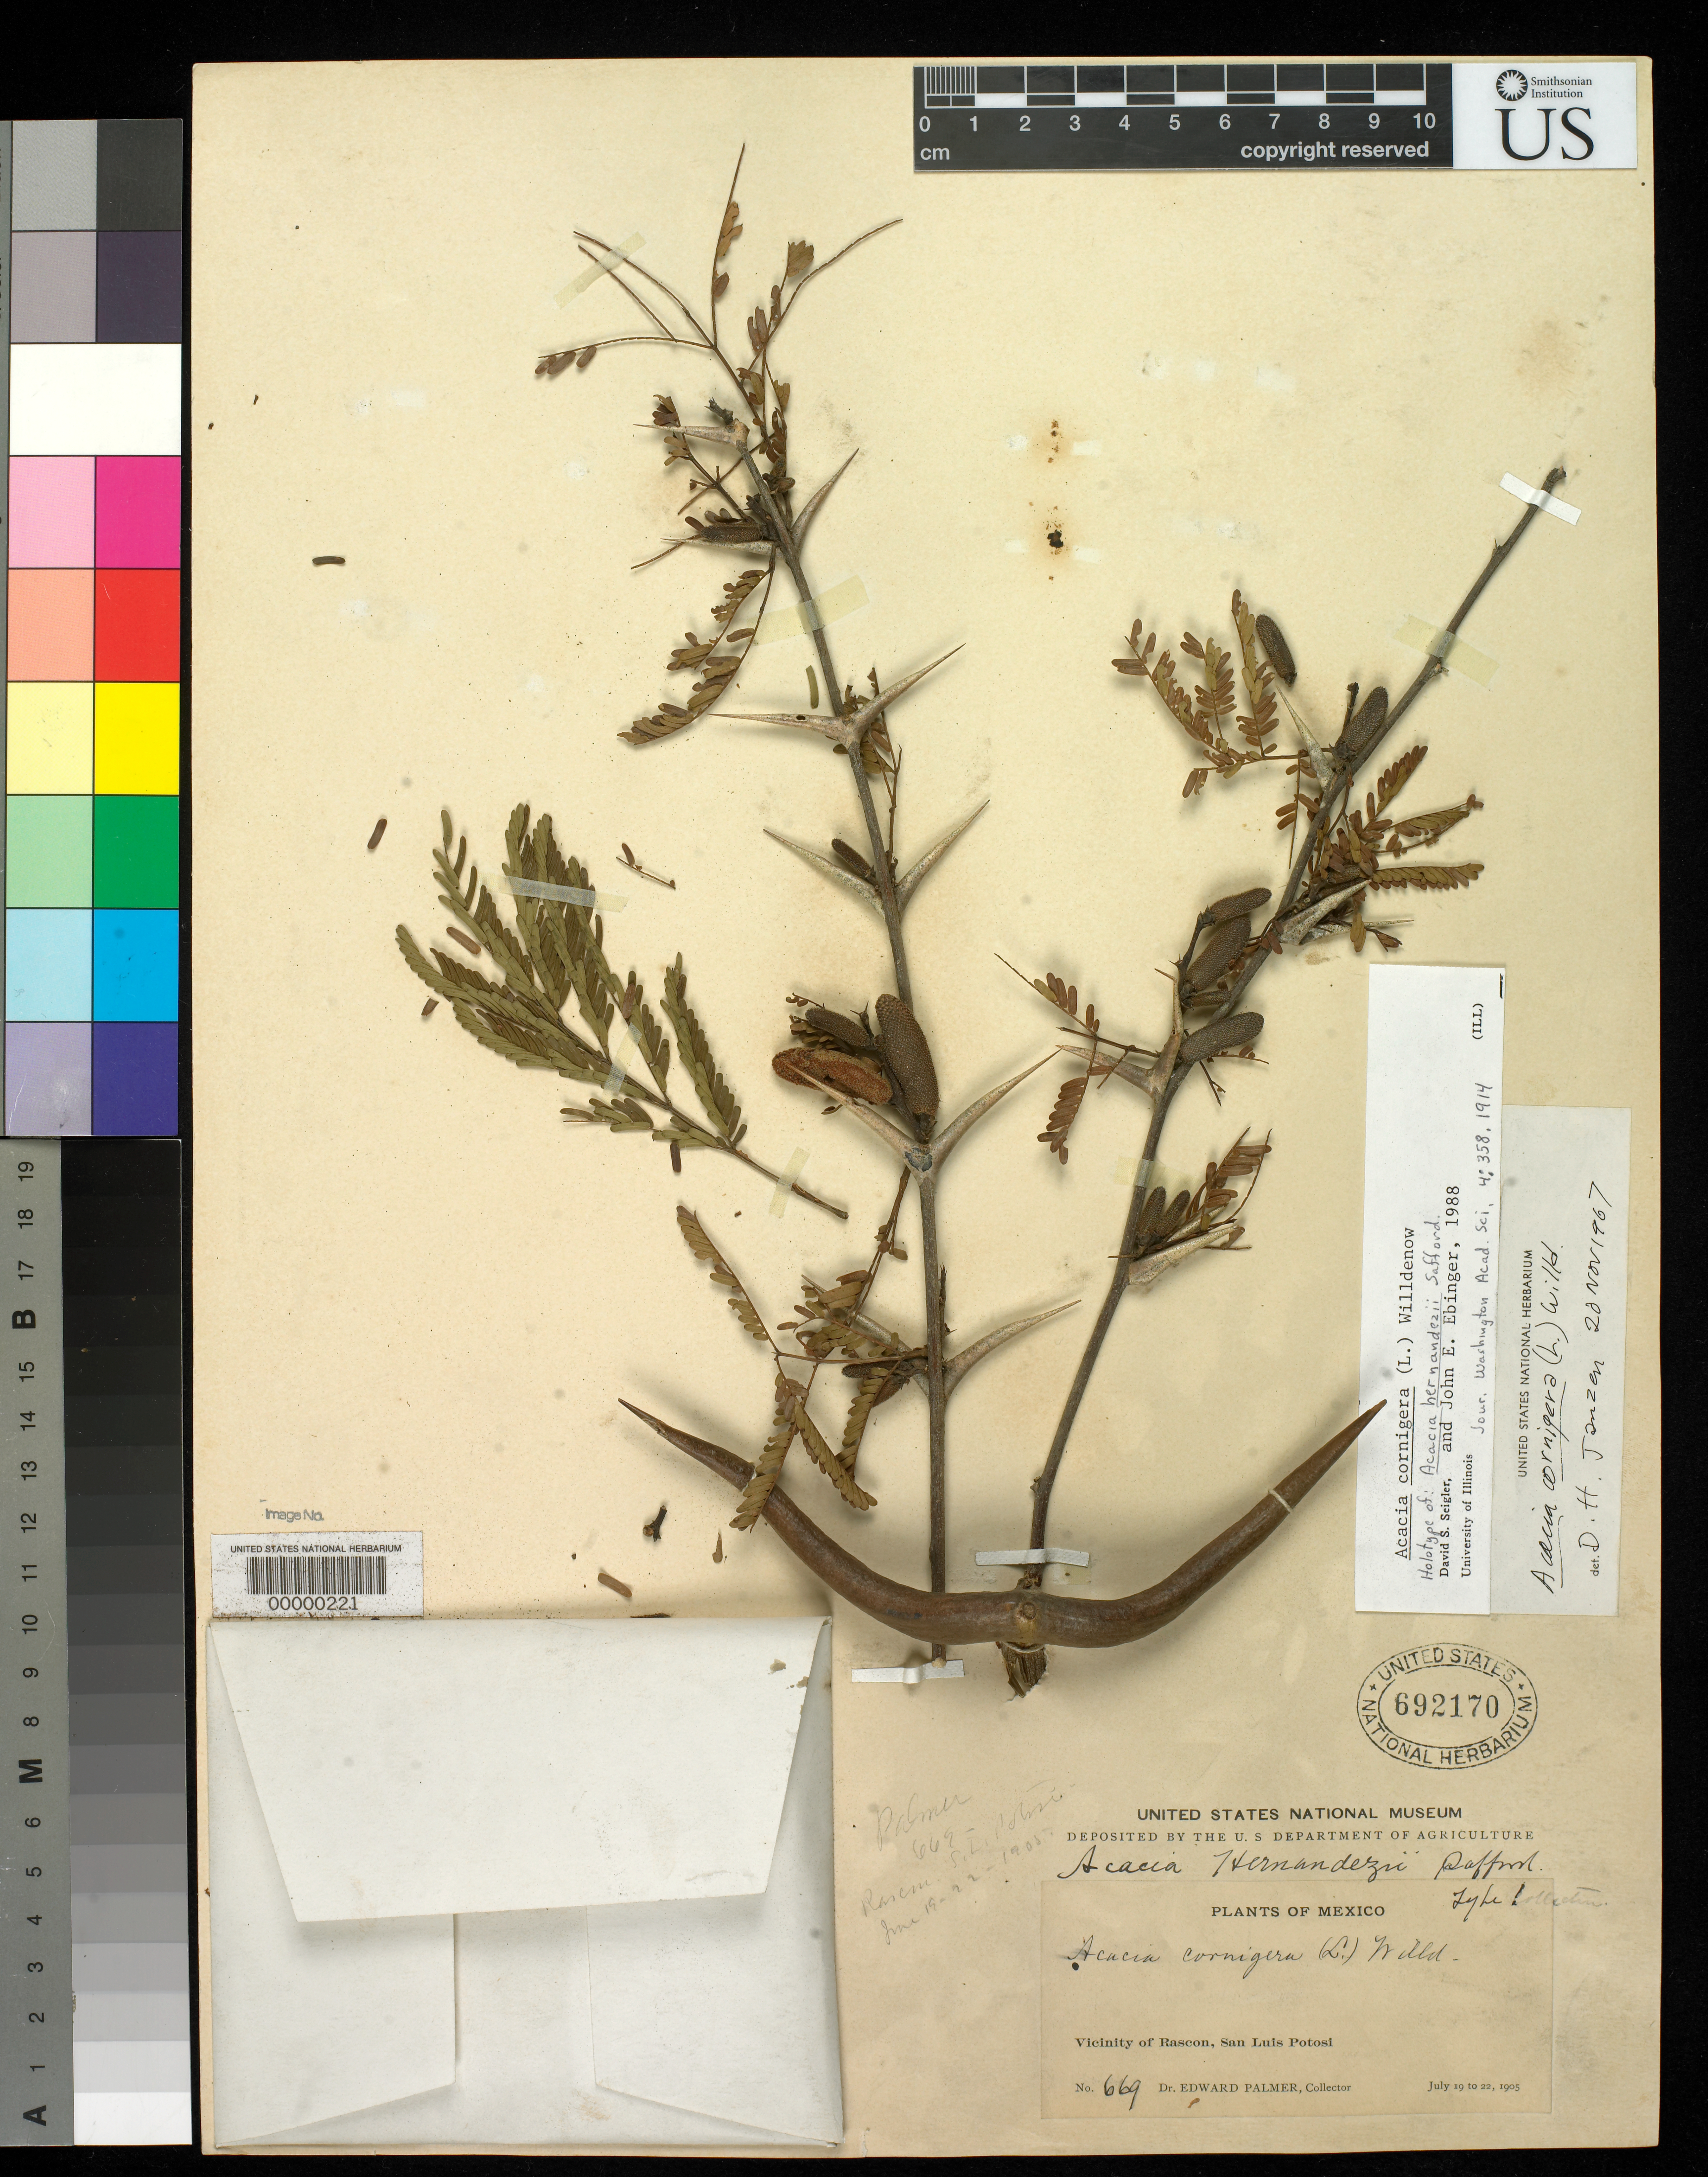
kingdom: Plantae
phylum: Tracheophyta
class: Magnoliopsida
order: Fabales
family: Fabaceae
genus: Acacia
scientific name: Acacia hernandezii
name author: Saff.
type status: Holotype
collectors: E. Palmer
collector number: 669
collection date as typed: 19 Jul 1905 to 22 Jul 1905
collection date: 1905-07-19/1905-07-22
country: Mexico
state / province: San Luis Potosi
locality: Rascon.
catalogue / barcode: US 692170